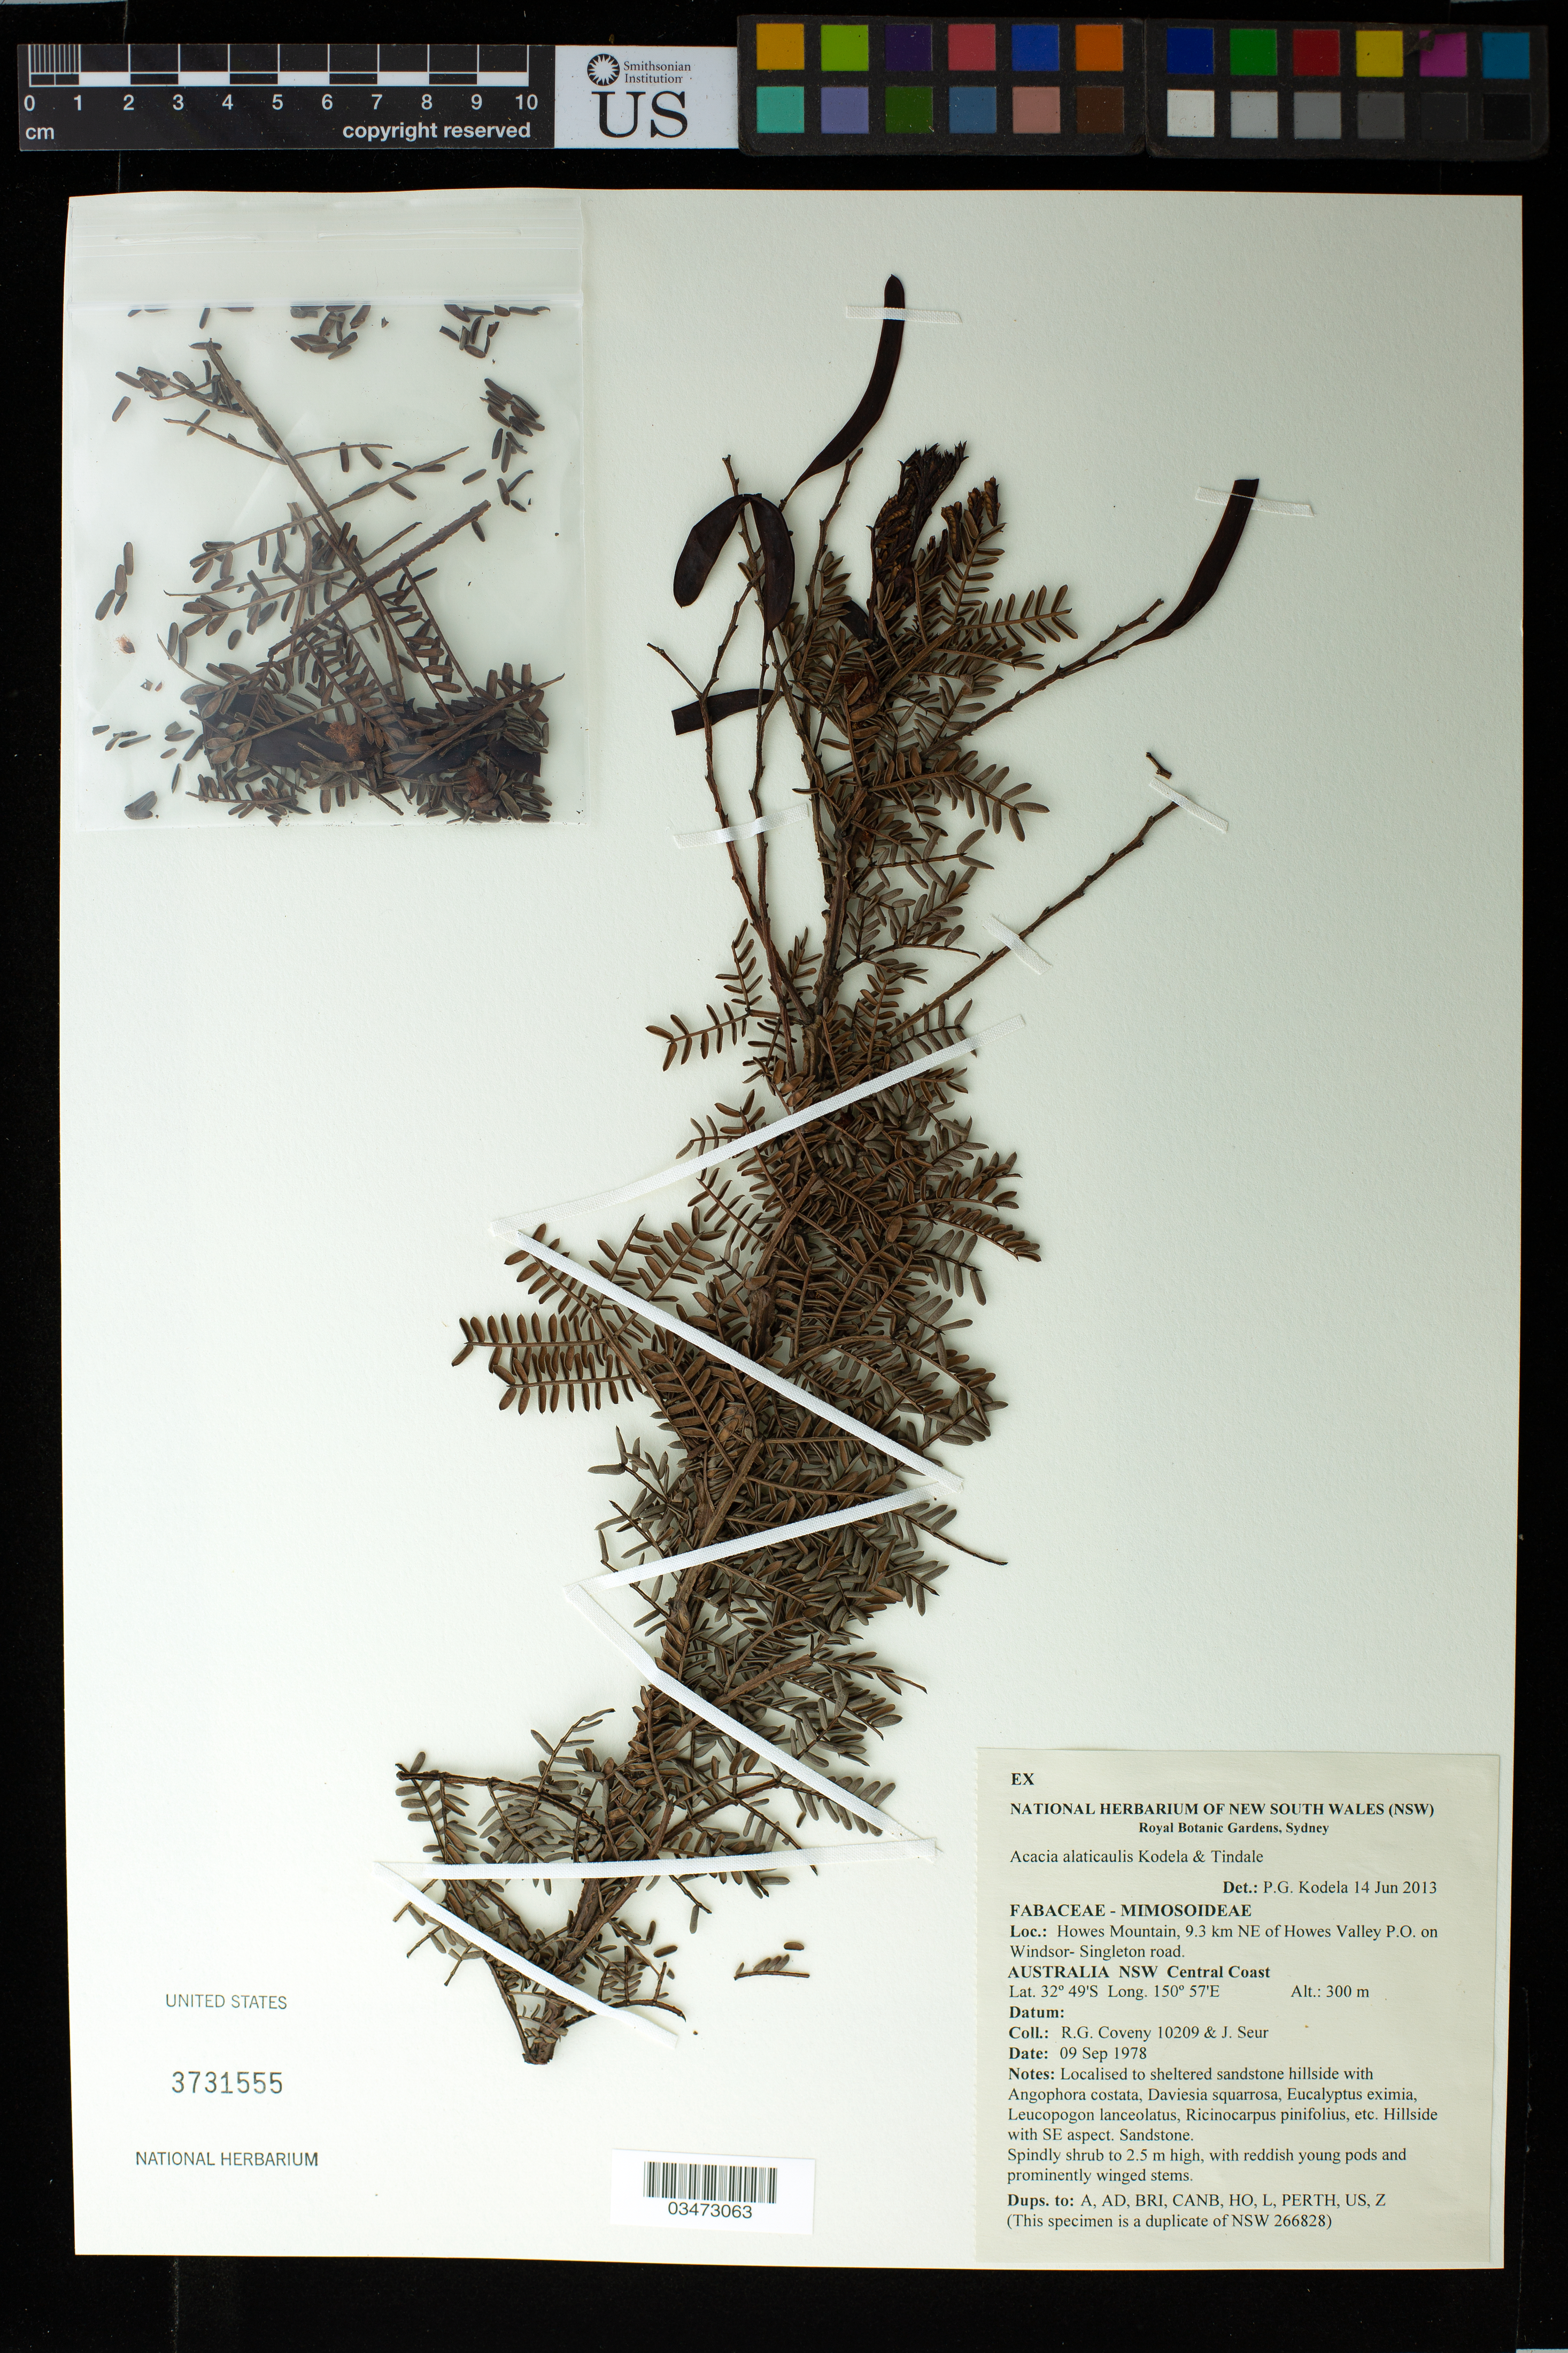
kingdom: Plantae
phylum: Tracheophyta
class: Magnoliopsida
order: Fabales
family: Fabaceae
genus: Acacia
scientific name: Acacia alaticaulis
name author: Kodela & Tindale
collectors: R. Coveny & J. Seur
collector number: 10209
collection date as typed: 09 Sep 1978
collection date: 1978-09-09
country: Australia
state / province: New South Wales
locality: Howes Mountain, 9.3 km NE of Howes Valley P.O. on Windsor-Singleton road.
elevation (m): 300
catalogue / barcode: US 3731555